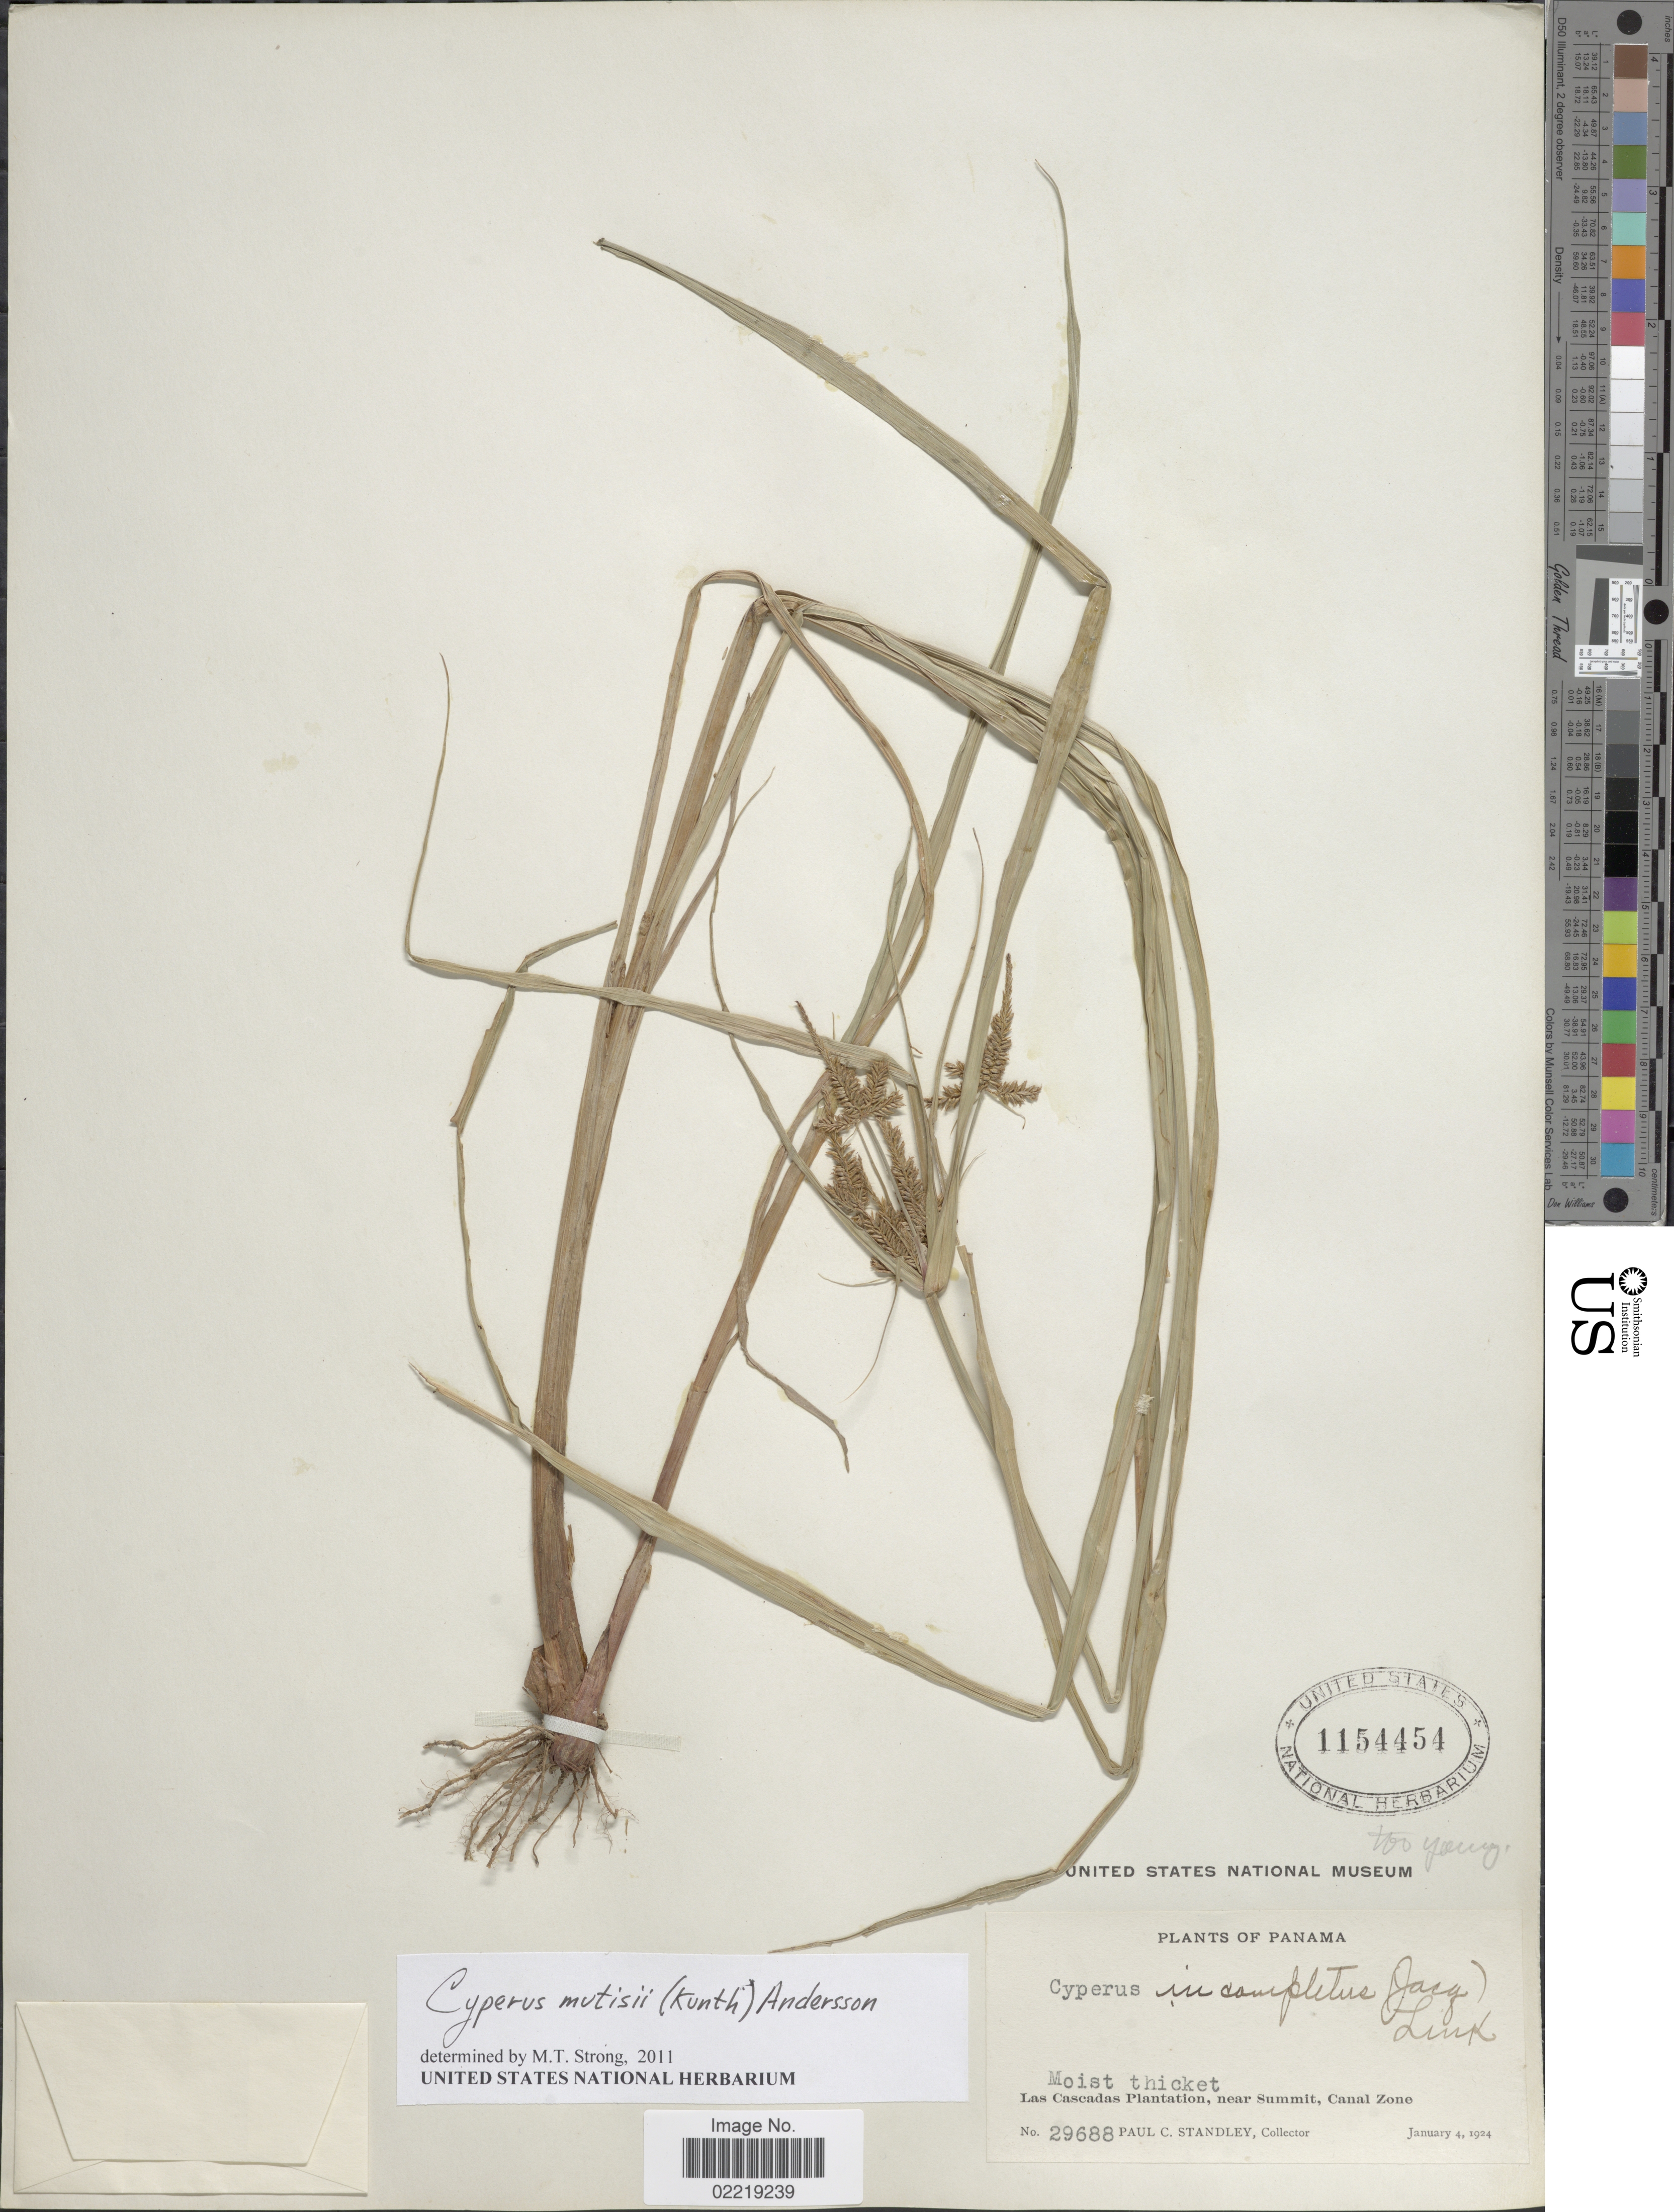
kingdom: Plantae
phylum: Tracheophyta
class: Liliopsida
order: Poales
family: Cyperaceae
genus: Cyperus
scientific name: Cyperus mutisii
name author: (Kunth) Andersson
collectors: P. C. Standley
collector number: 29688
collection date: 1924-01-04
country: Panama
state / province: Colón / Panamá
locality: Las Cascadas Plantation, near summit, Canal Zone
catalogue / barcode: US 1154454